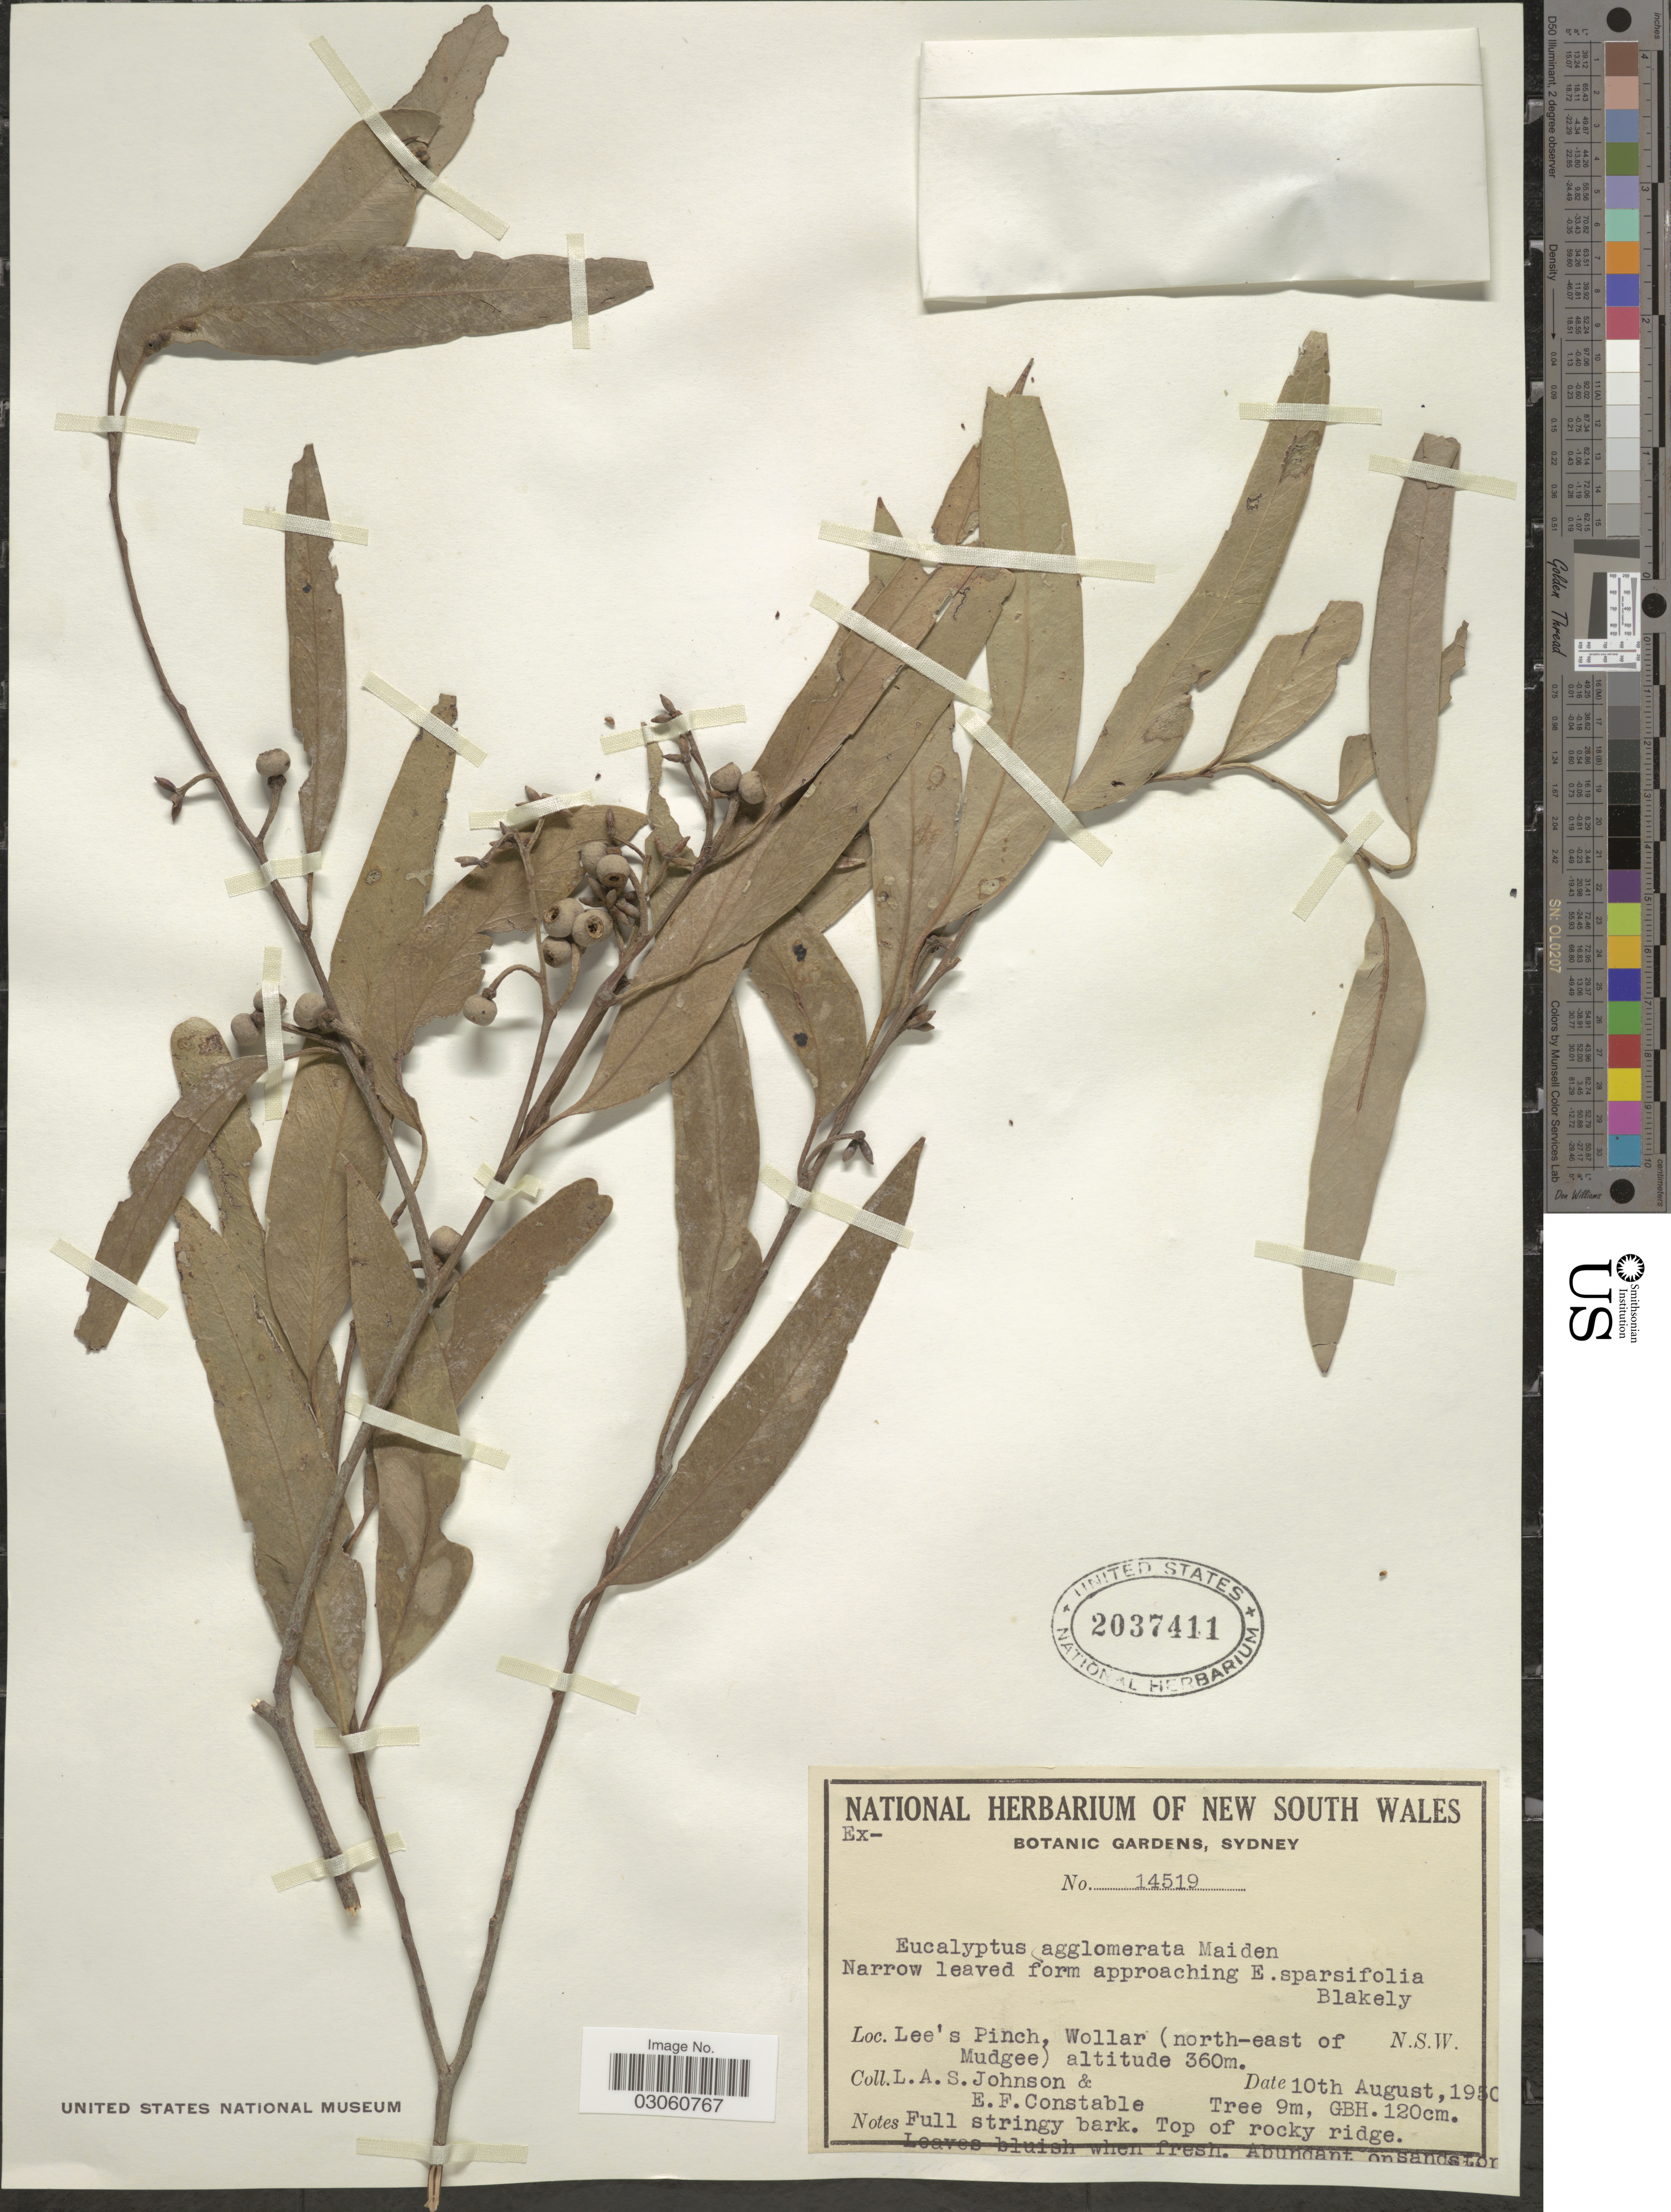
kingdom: Plantae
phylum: Tracheophyta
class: Magnoliopsida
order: Myrtales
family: Myrtaceae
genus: Eucalyptus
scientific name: Eucalyptus agglomerata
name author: Maiden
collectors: L. A. S. Johnson & E. F. Constable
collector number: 14519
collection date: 1950-08-10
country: Australia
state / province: New South Wales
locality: Lee's Pinch, Wollar (north-east of Mudgee).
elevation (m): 360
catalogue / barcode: US 2037411